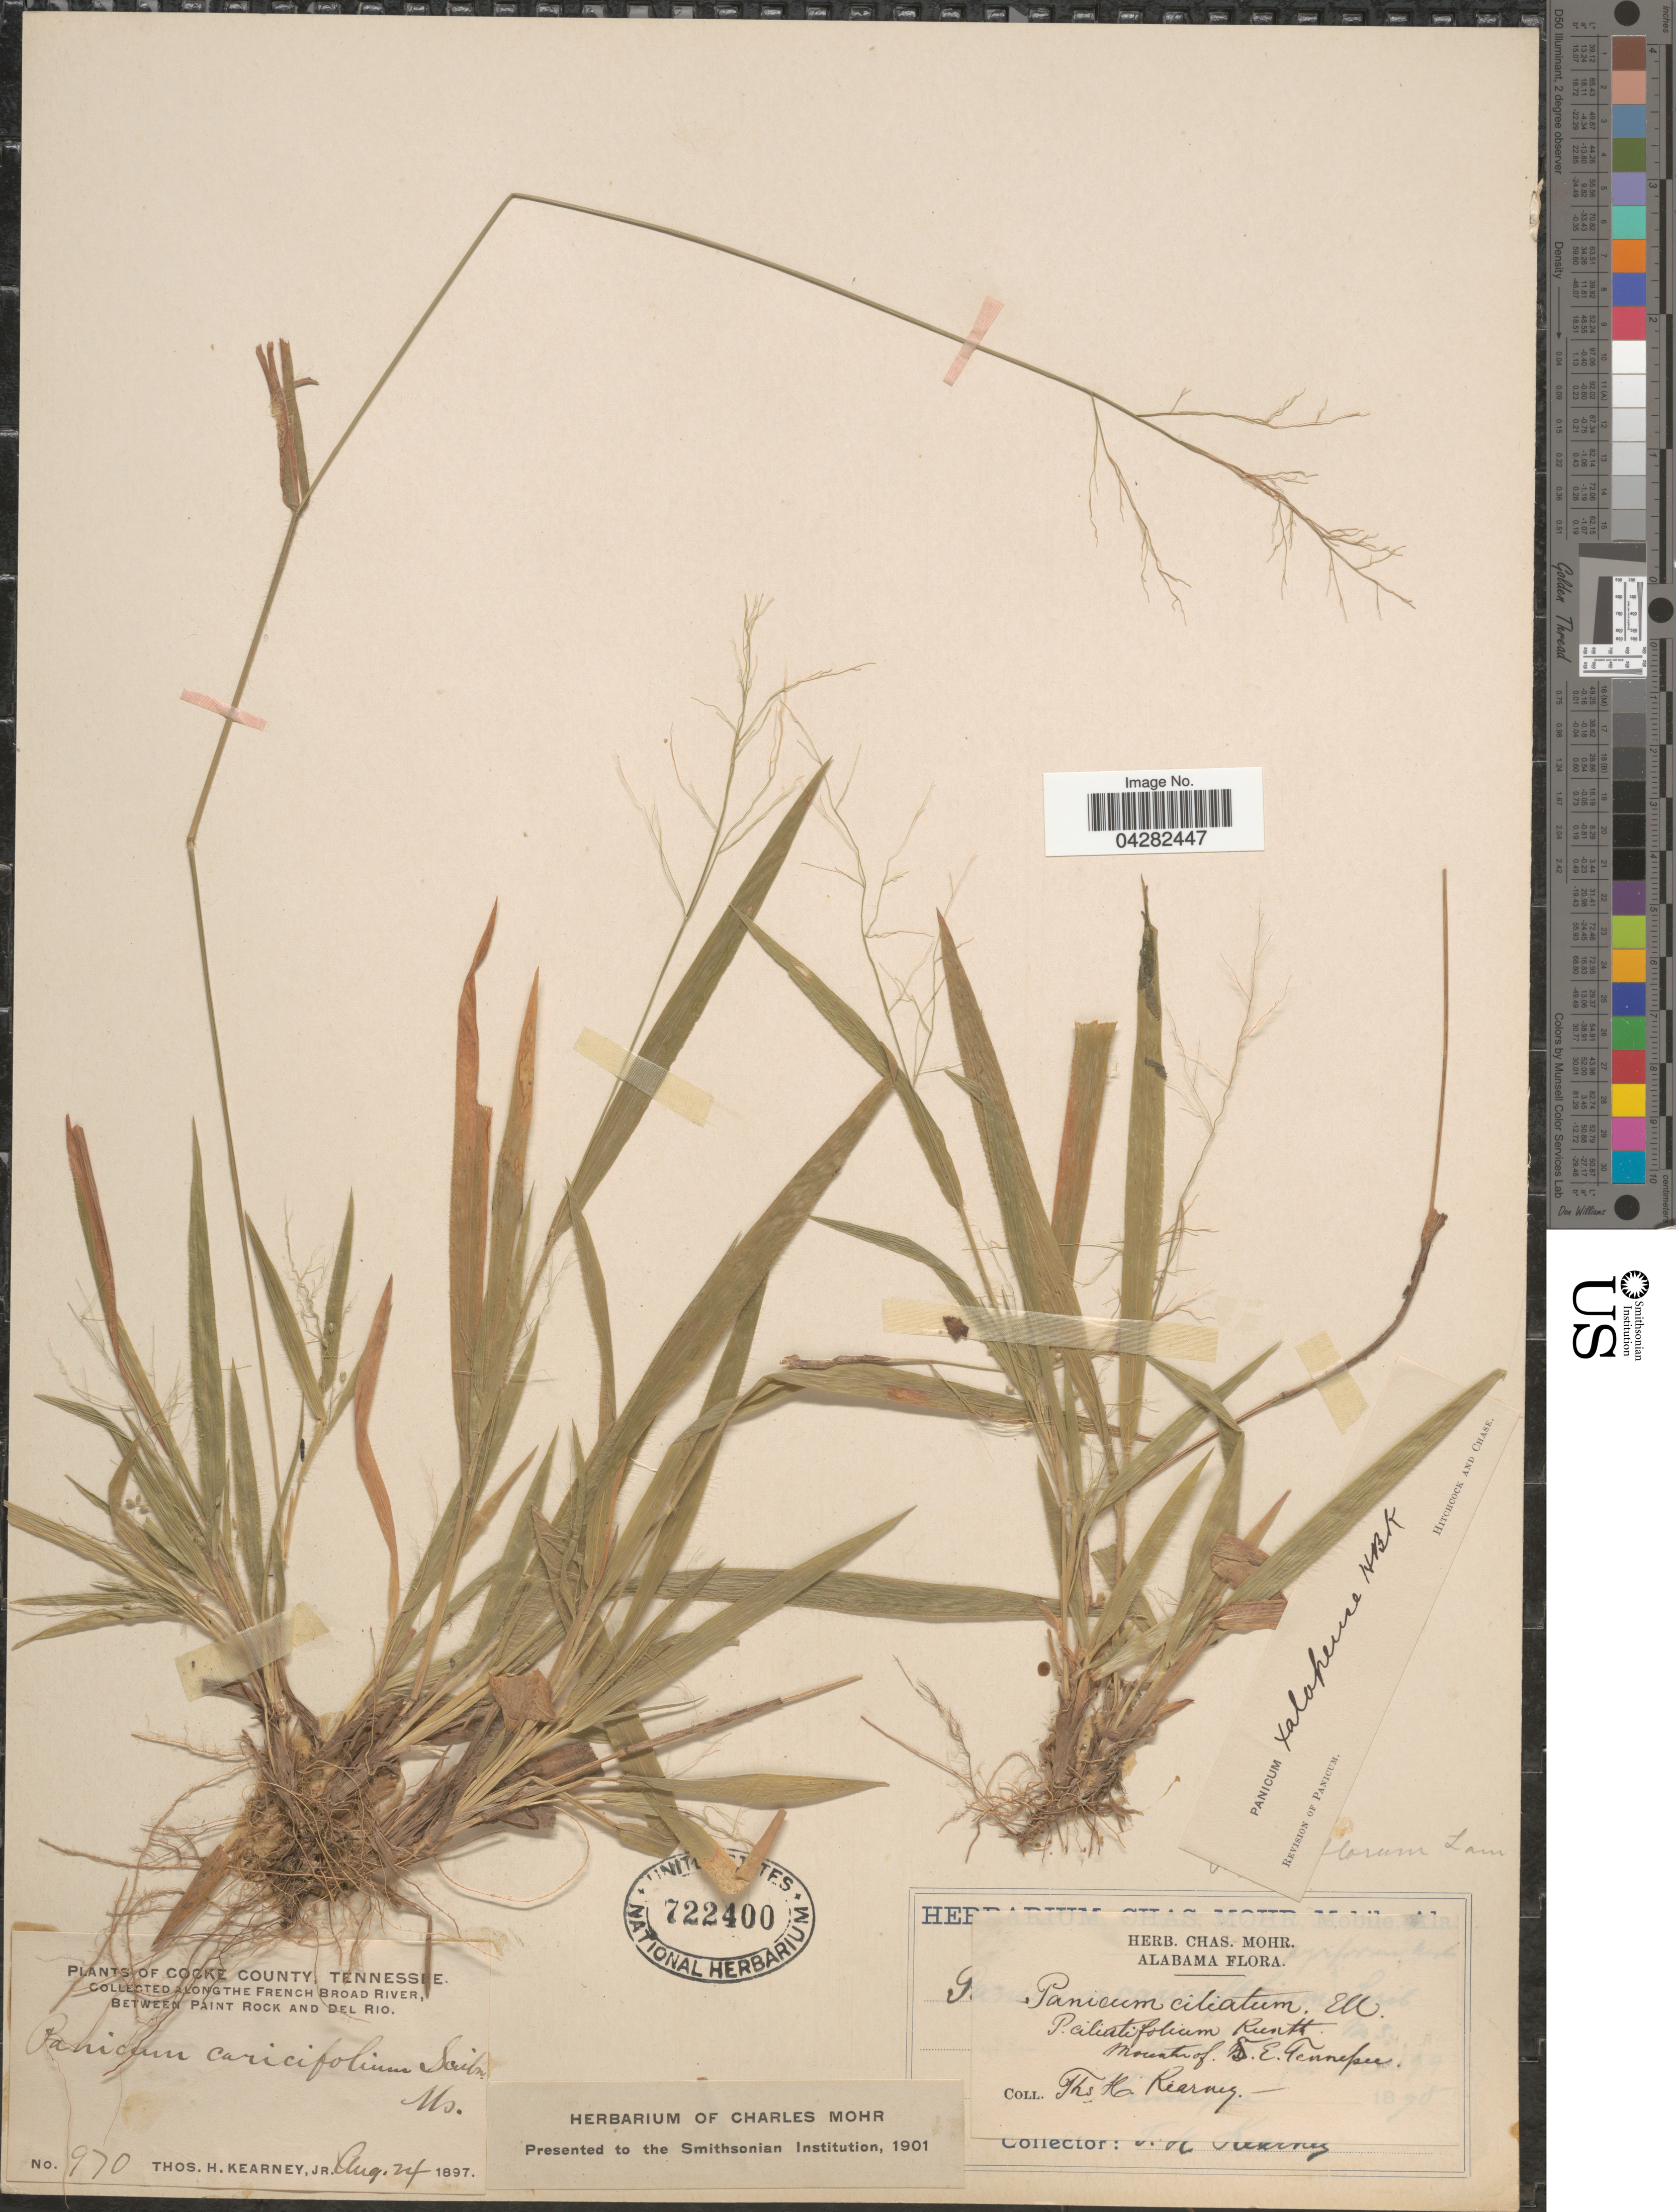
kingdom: Plantae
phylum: Tracheophyta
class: Liliopsida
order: Poales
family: Poaceae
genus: Dichanthelium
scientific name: Dichanthelium laxiflorum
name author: (Lam.) Gould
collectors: T. H. Kearney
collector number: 970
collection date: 1897-08-24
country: United States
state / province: Tennessee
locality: Cocke County. Along the French Broad River, between Paint Rock and Del Rio.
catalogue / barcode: US 722400